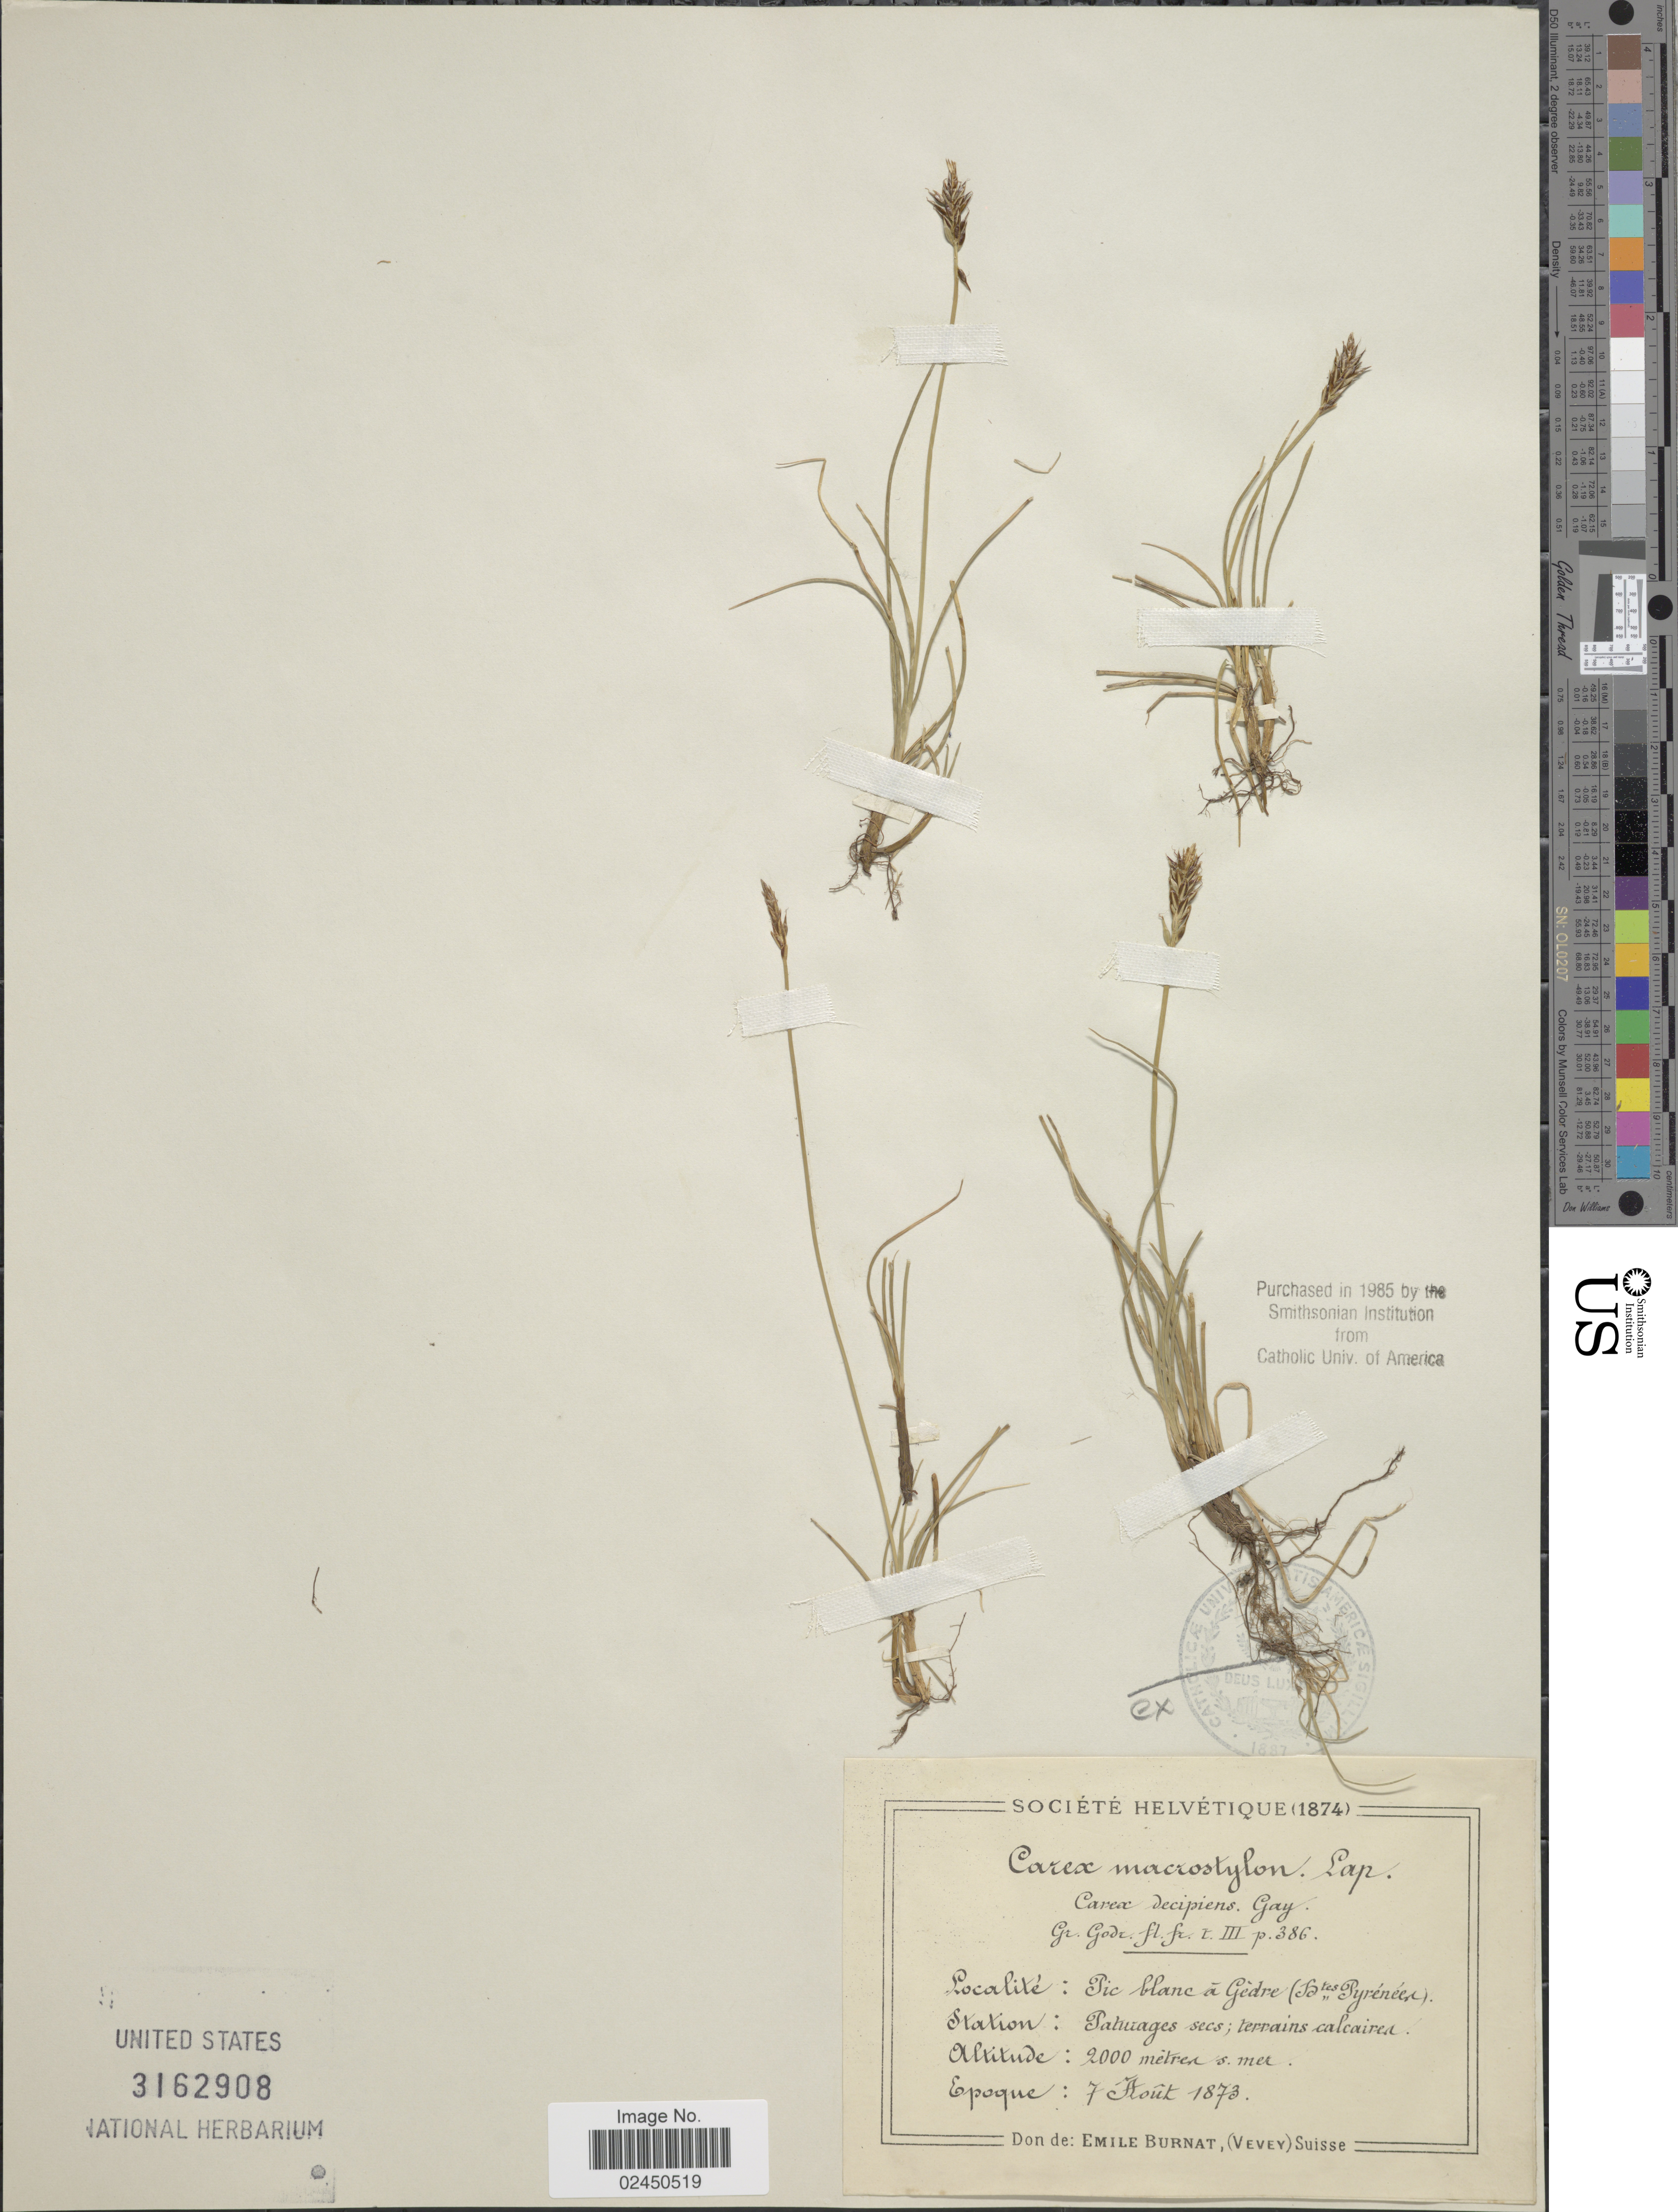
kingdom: Plantae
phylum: Tracheophyta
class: Liliopsida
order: Poales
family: Cyperaceae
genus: Carex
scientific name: Carex macrostylos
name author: Lapeyr.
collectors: E. Burnat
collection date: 1873-08-07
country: France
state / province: Occitanie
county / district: Hautes-Pyrénées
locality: Pic blanc a Gedre (htes Pyrenees)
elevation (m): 2000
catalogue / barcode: US 3162908